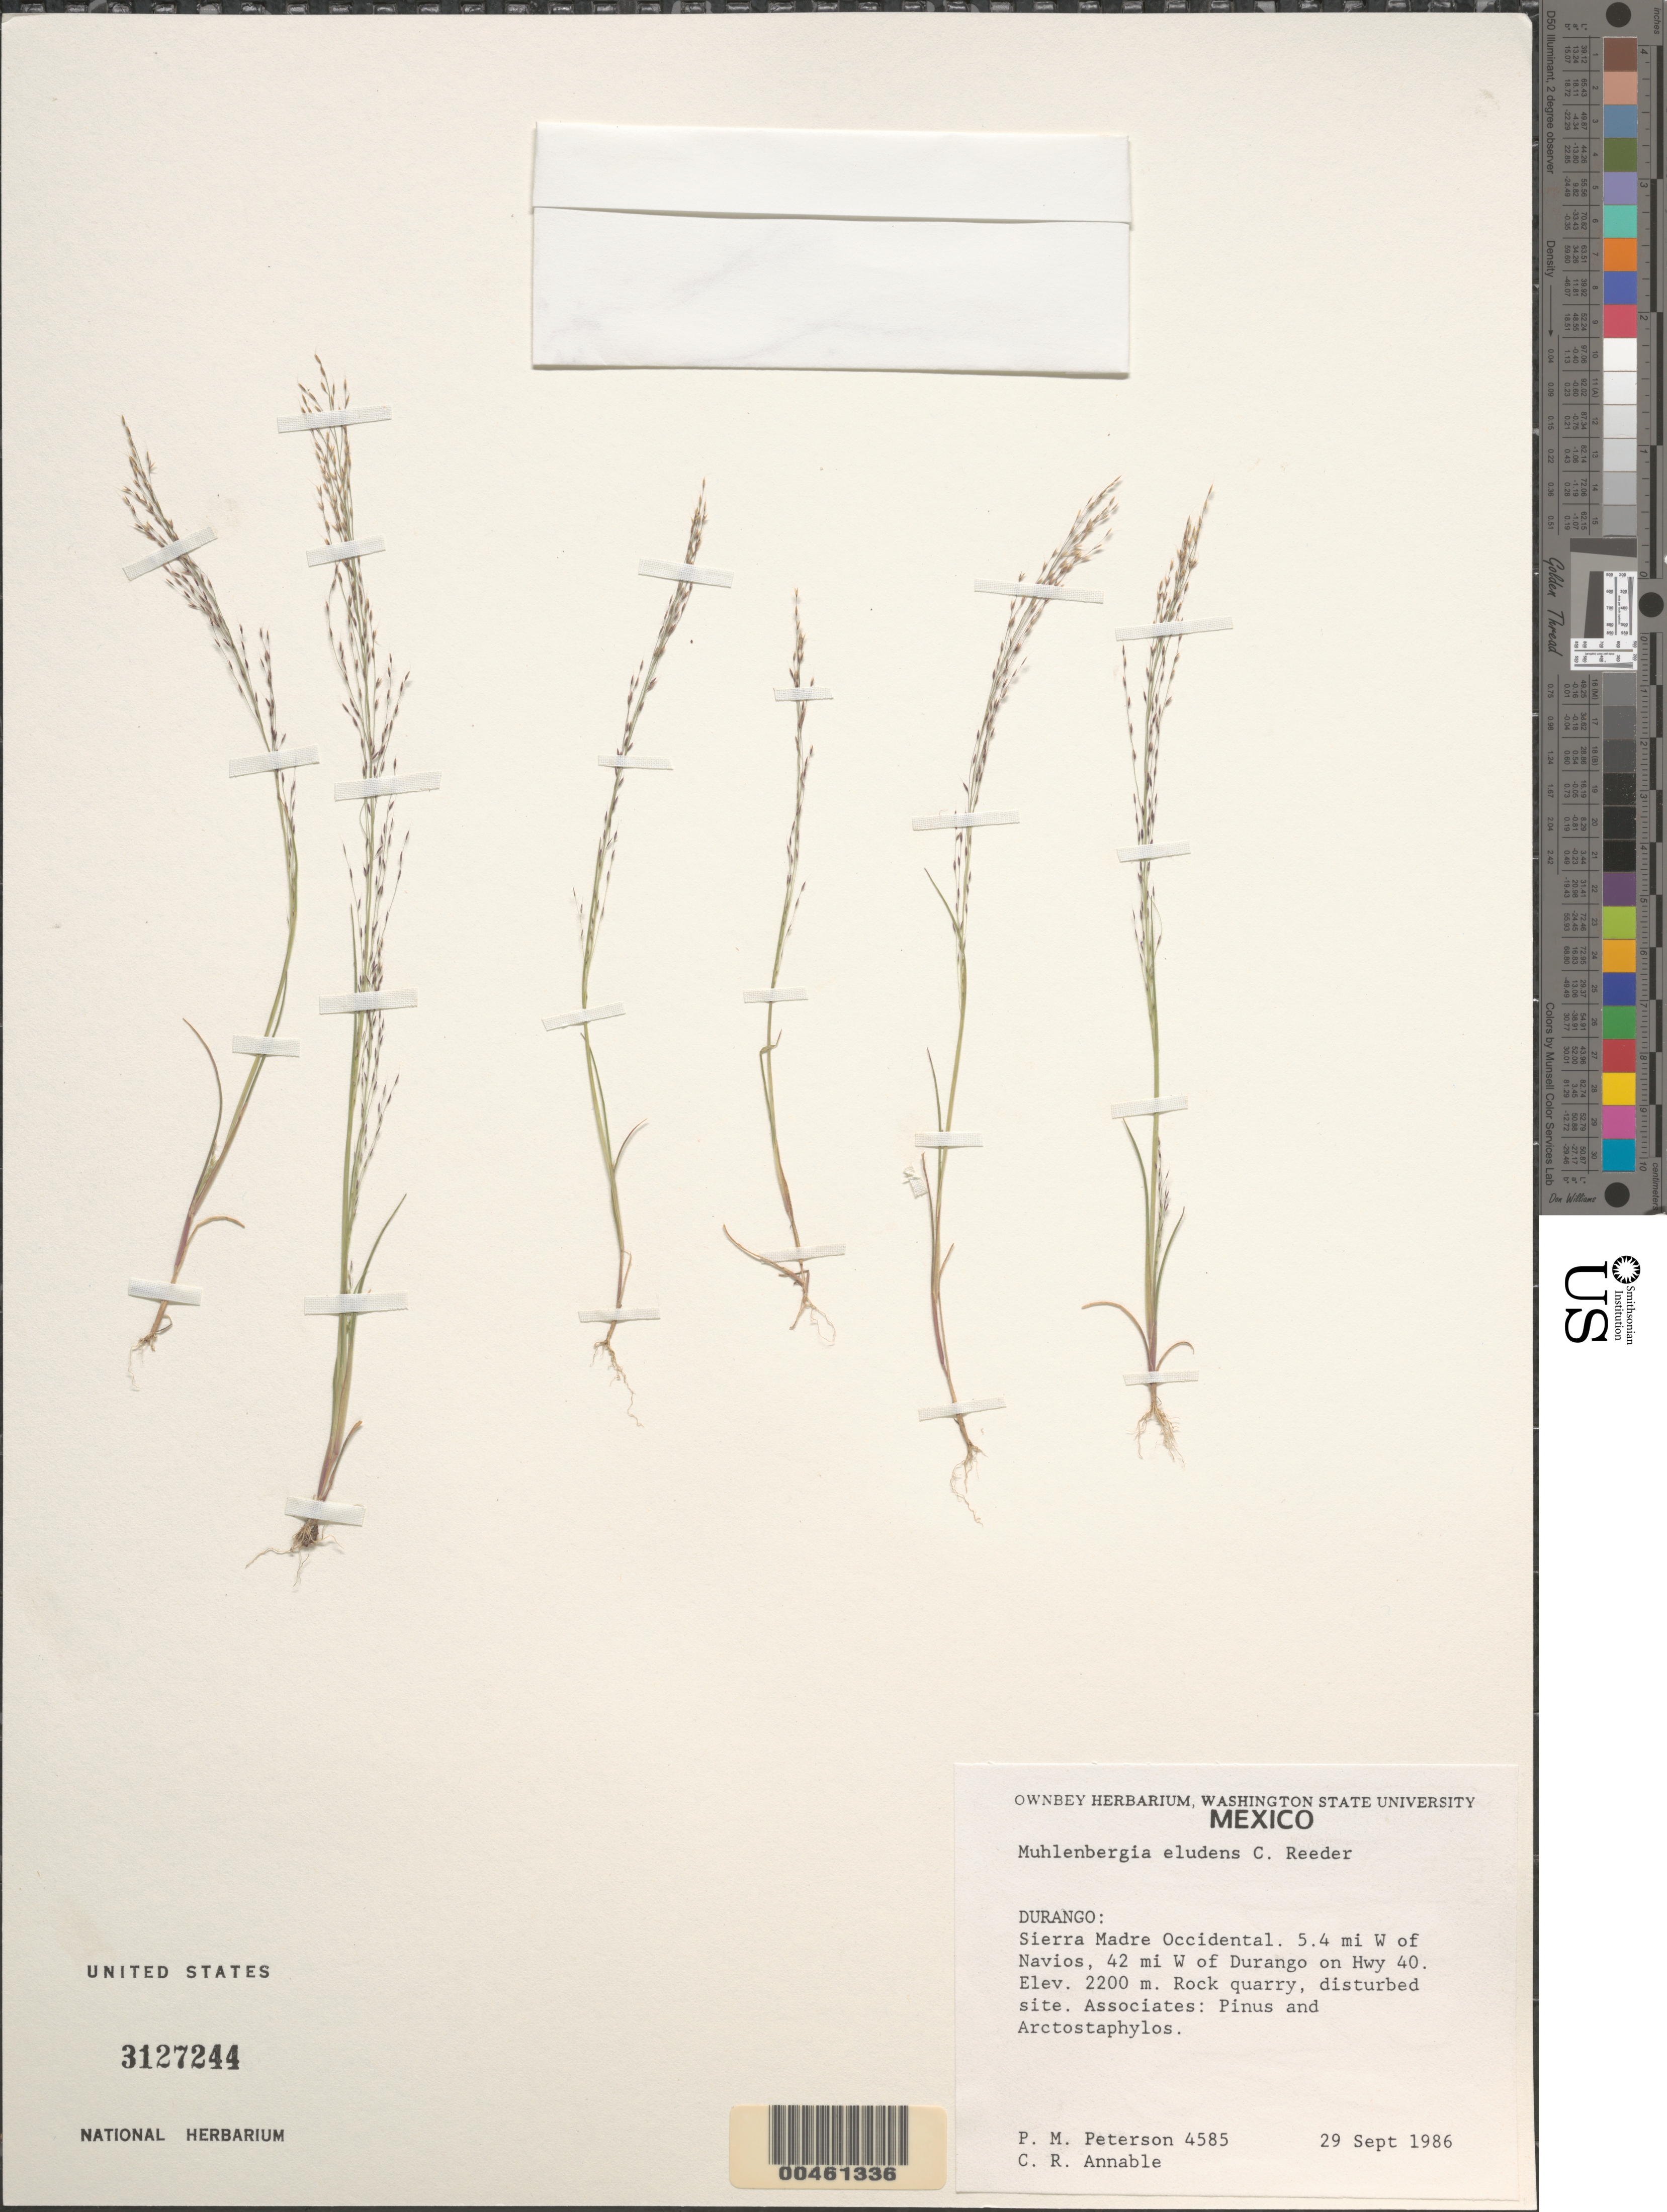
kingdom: Plantae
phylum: Tracheophyta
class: Liliopsida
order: Poales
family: Poaceae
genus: Muhlenbergia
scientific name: Muhlenbergia eludens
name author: C. Reeder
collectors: P. M. Peterson & C. R. Annable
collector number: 04585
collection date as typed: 29 Sep 1986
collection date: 1986-09-29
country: Mexico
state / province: Durango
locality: Sierra Madre Occidental, 5.4 miles W of Navios, 42 miles W of Durango on Hwy 45.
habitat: Rock quarry, disturbed site. Associated with Pinus and Arctostaphylos.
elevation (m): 2200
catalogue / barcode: US 3127244